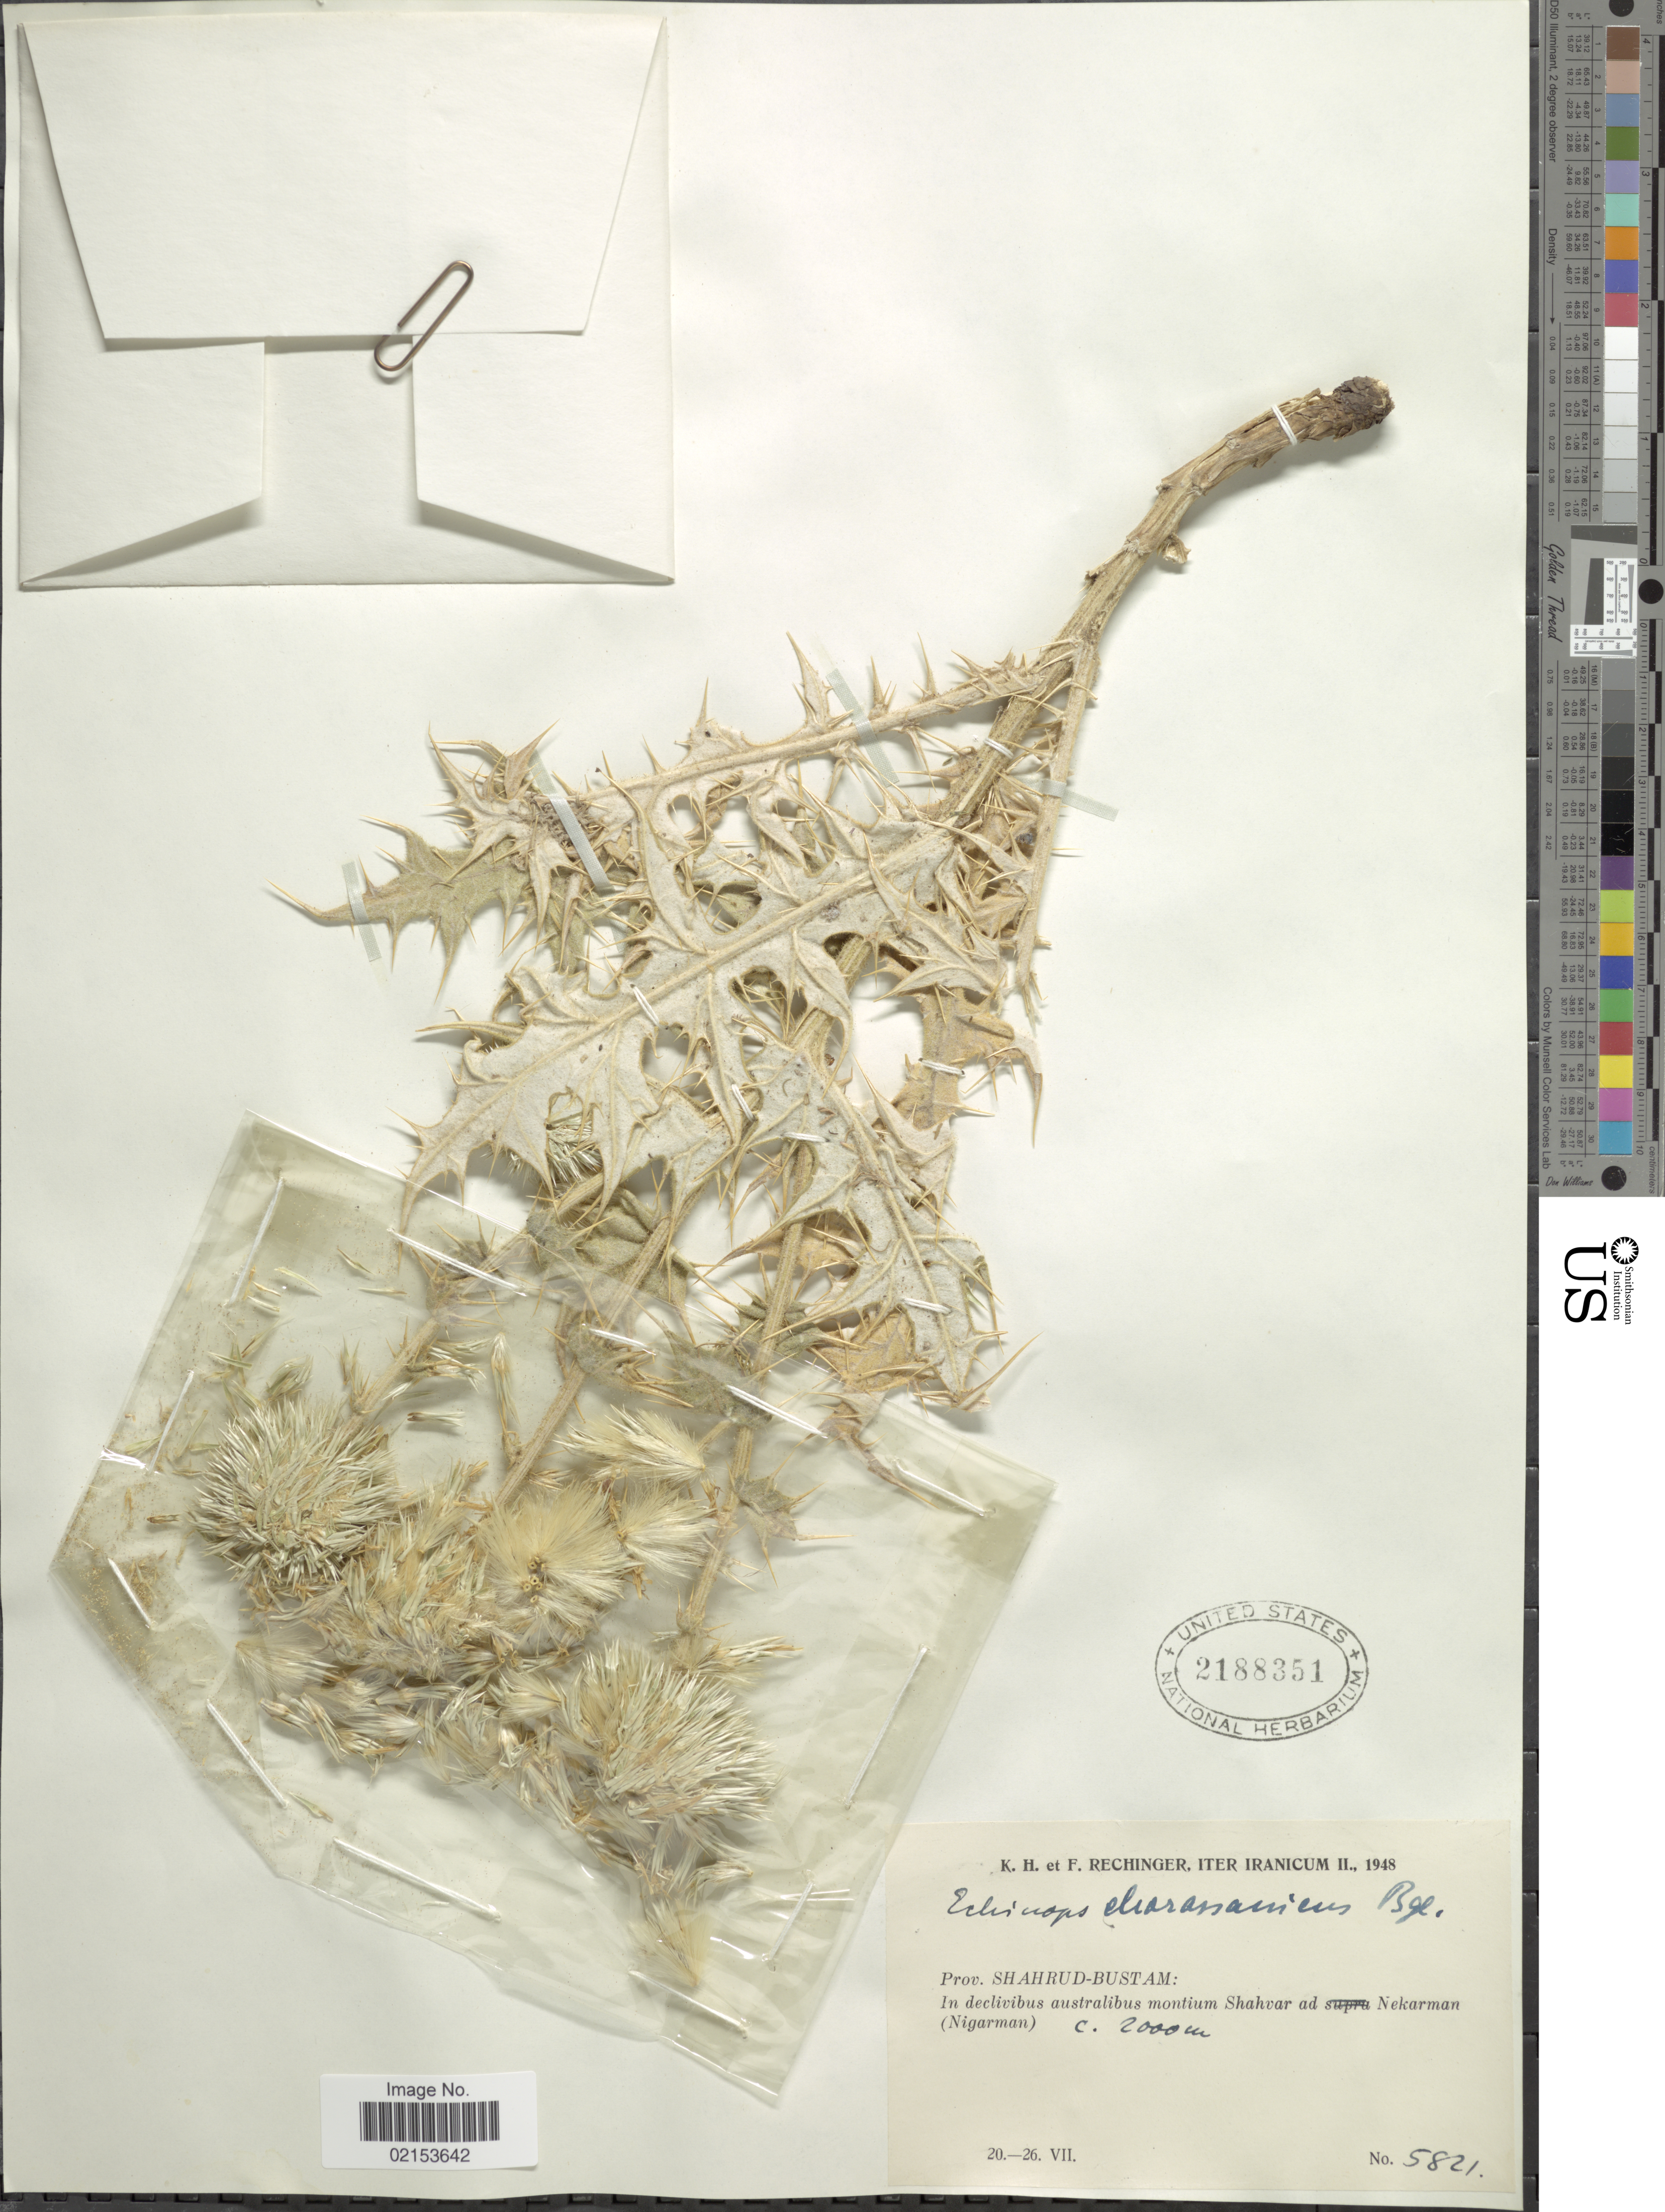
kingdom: Plantae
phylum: Tracheophyta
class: Magnoliopsida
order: Asterales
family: Asteraceae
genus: Echinops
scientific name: Echinops chorassanicus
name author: Bunge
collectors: K. H. Rechinger & F. Rechinger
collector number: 5821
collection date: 1948-07-20/1948-07-26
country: Iran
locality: Iranicum. Prov. Shahrud-Bustam, montium Shahvar ad Nekarman (Nigarman)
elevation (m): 2000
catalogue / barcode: US 2188351